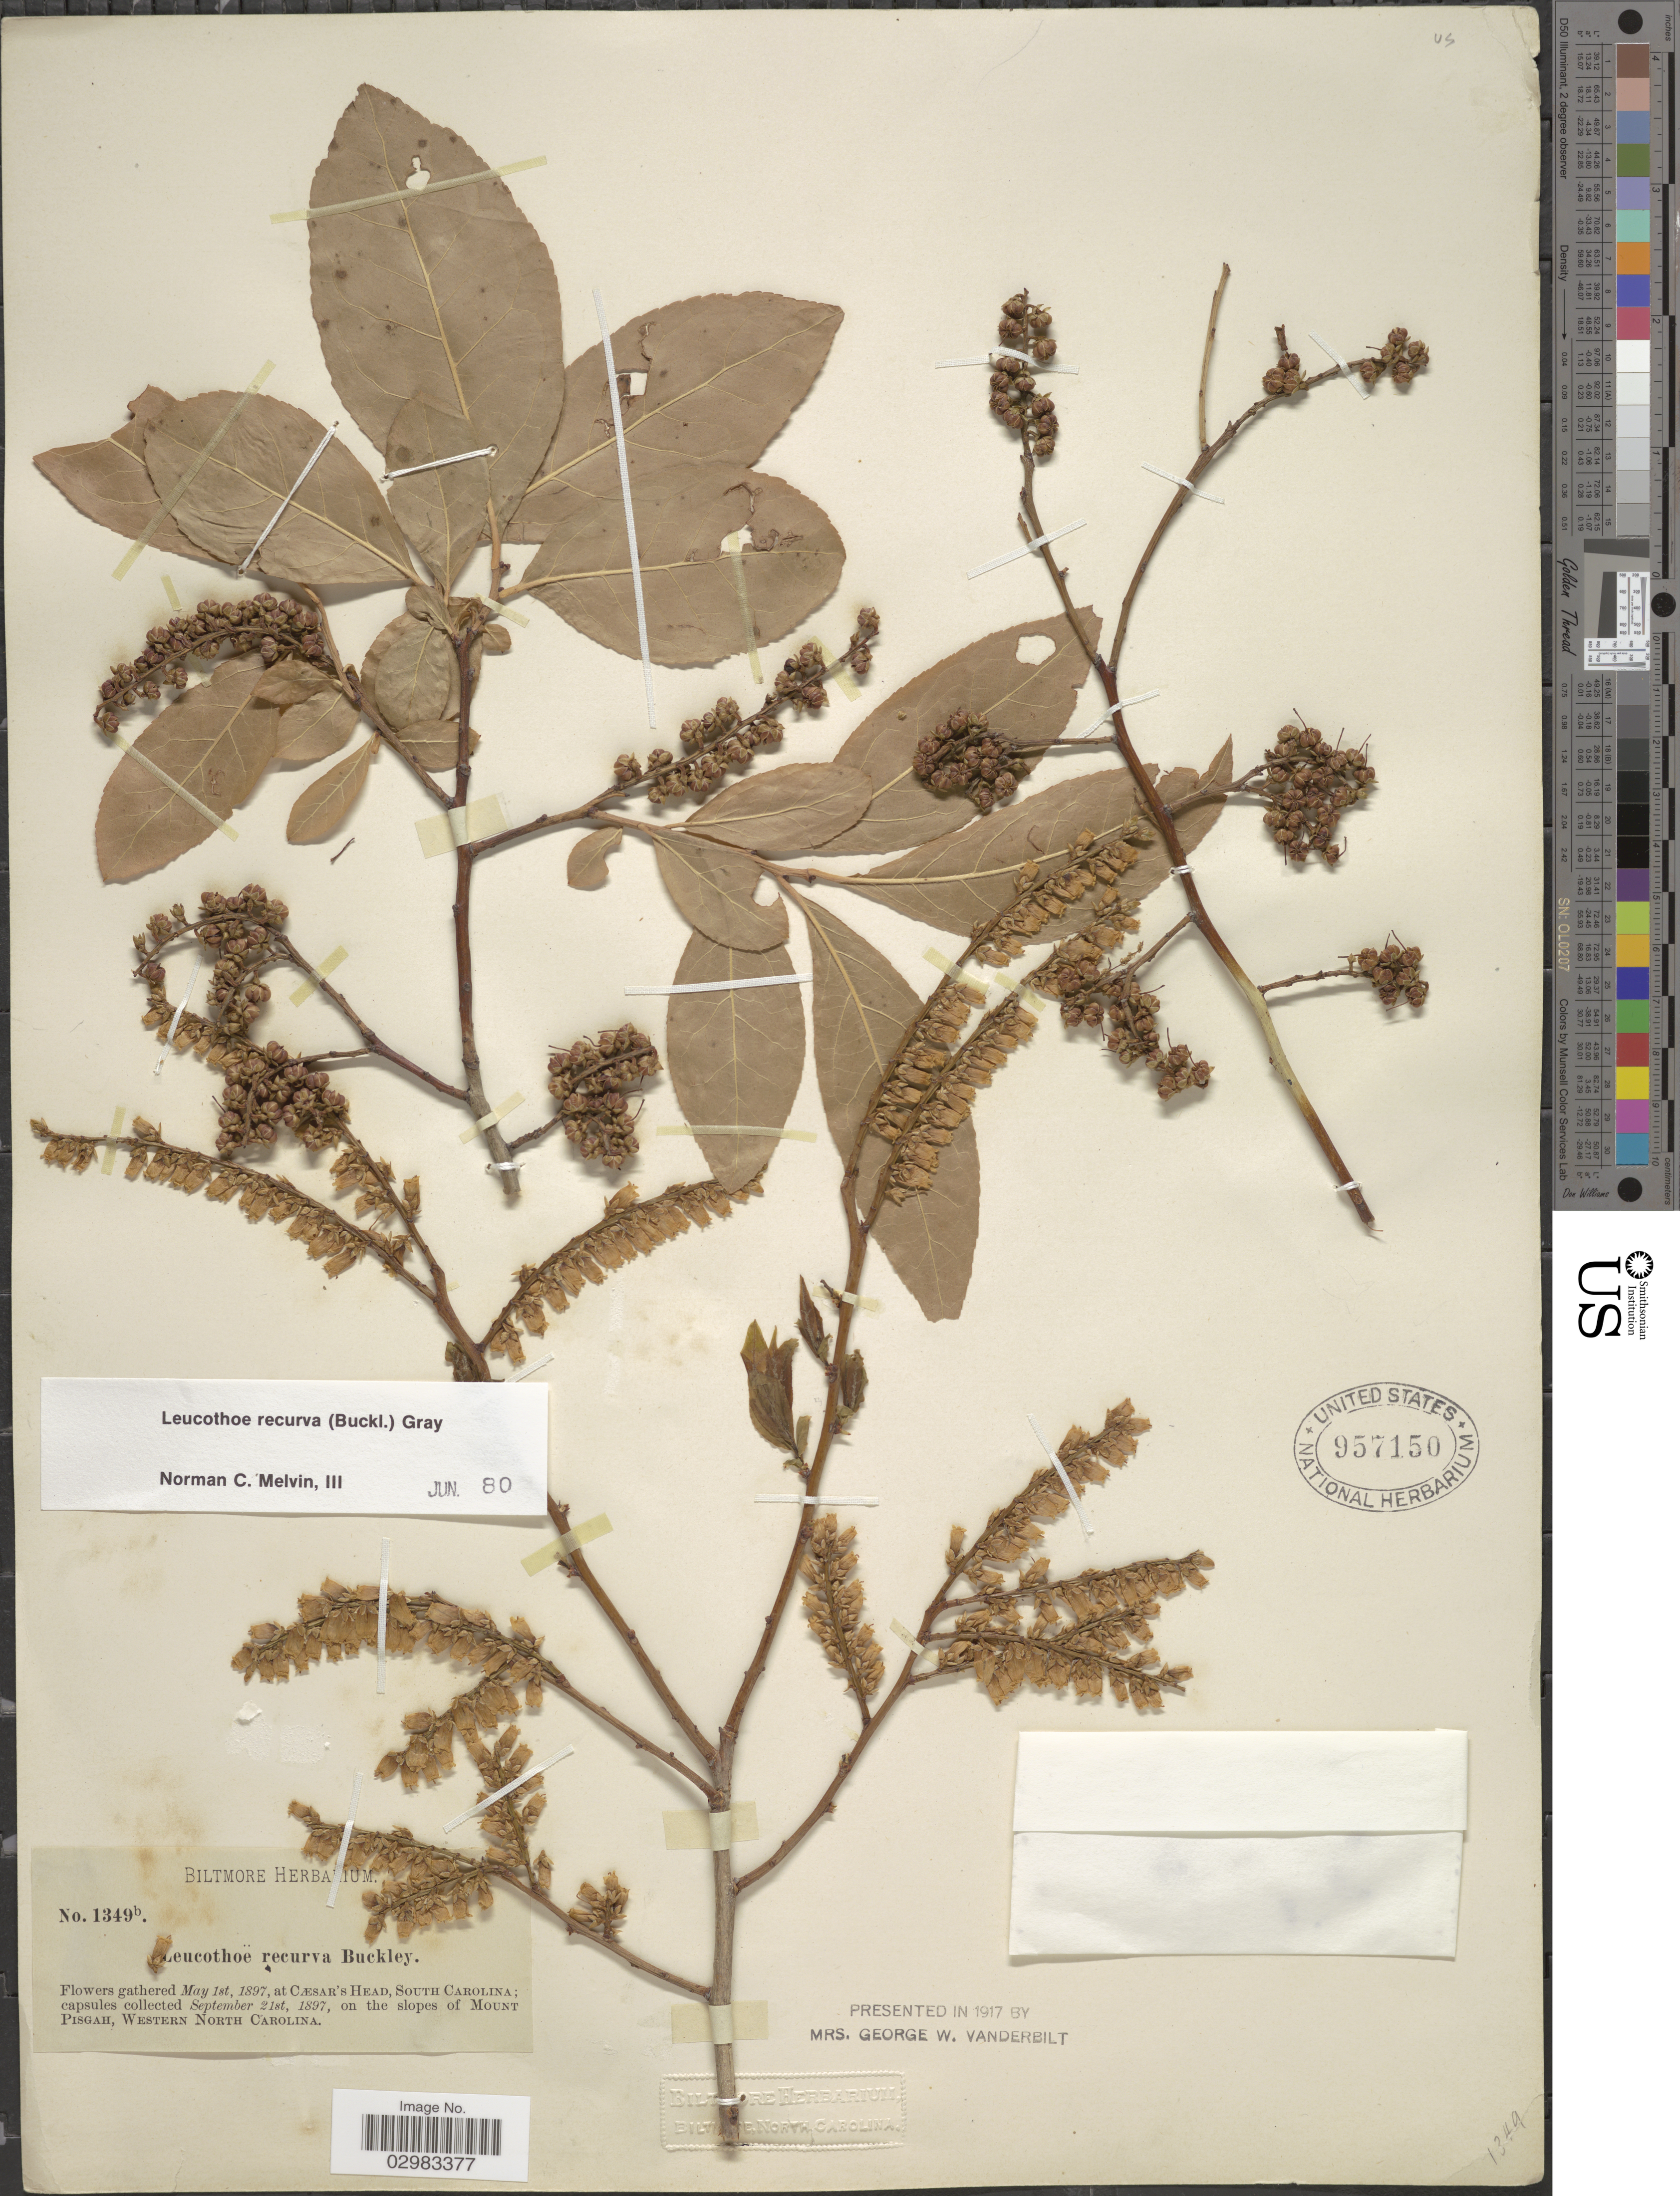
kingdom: Plantae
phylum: Tracheophyta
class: Magnoliopsida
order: Ericales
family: Ericaceae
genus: Leucothoe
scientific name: Leucothoë recurva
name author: (Buckley) A. Gray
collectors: ex herb. Biltmore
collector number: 1349b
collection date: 1897-05-01/1897-09-21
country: United States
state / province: South Carolina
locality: At Cæsar's Head, On the slopes of Mount Pisgah. Western North Carolina.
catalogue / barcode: US 957150